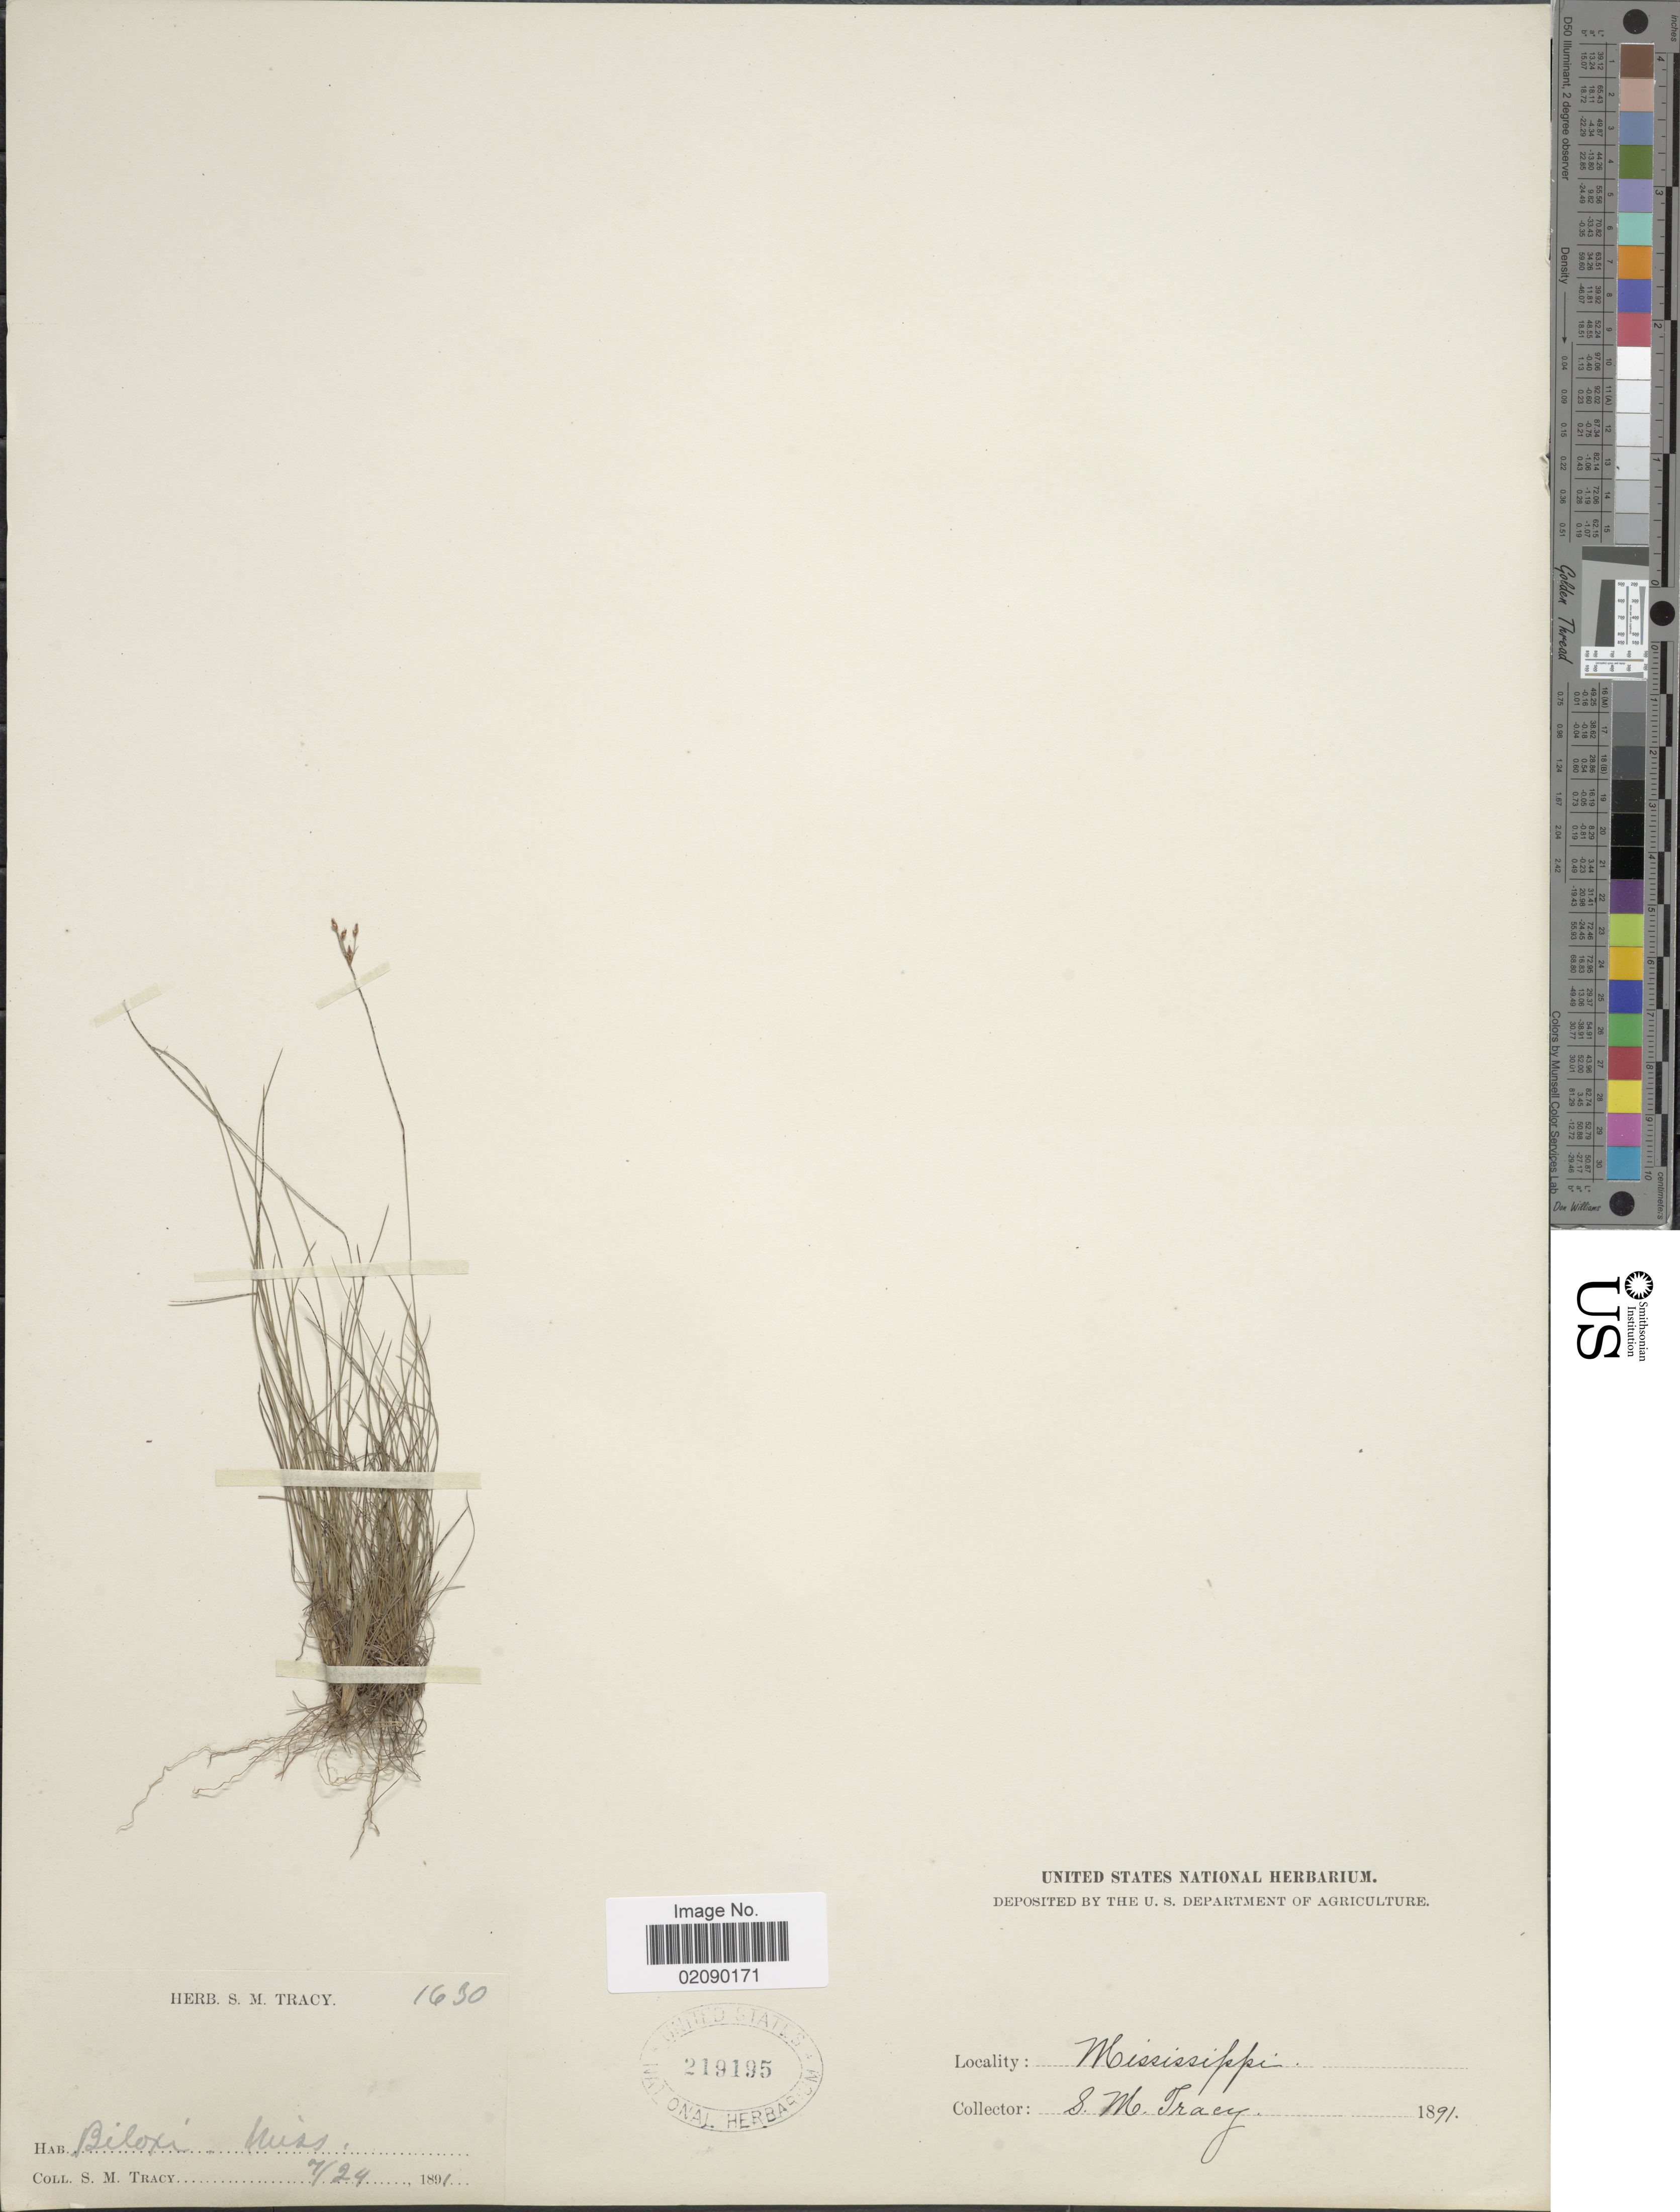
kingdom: Plantae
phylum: Tracheophyta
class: Liliopsida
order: Poales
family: Cyperaceae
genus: Bulbostylis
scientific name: Bulbostylis capillaris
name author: (L.) Kunth ex C.B. Clarke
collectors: S. M. Tracy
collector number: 1630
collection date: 1891-07-24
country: United States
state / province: Mississippi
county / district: Harrison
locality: Biloxi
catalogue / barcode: US 219195